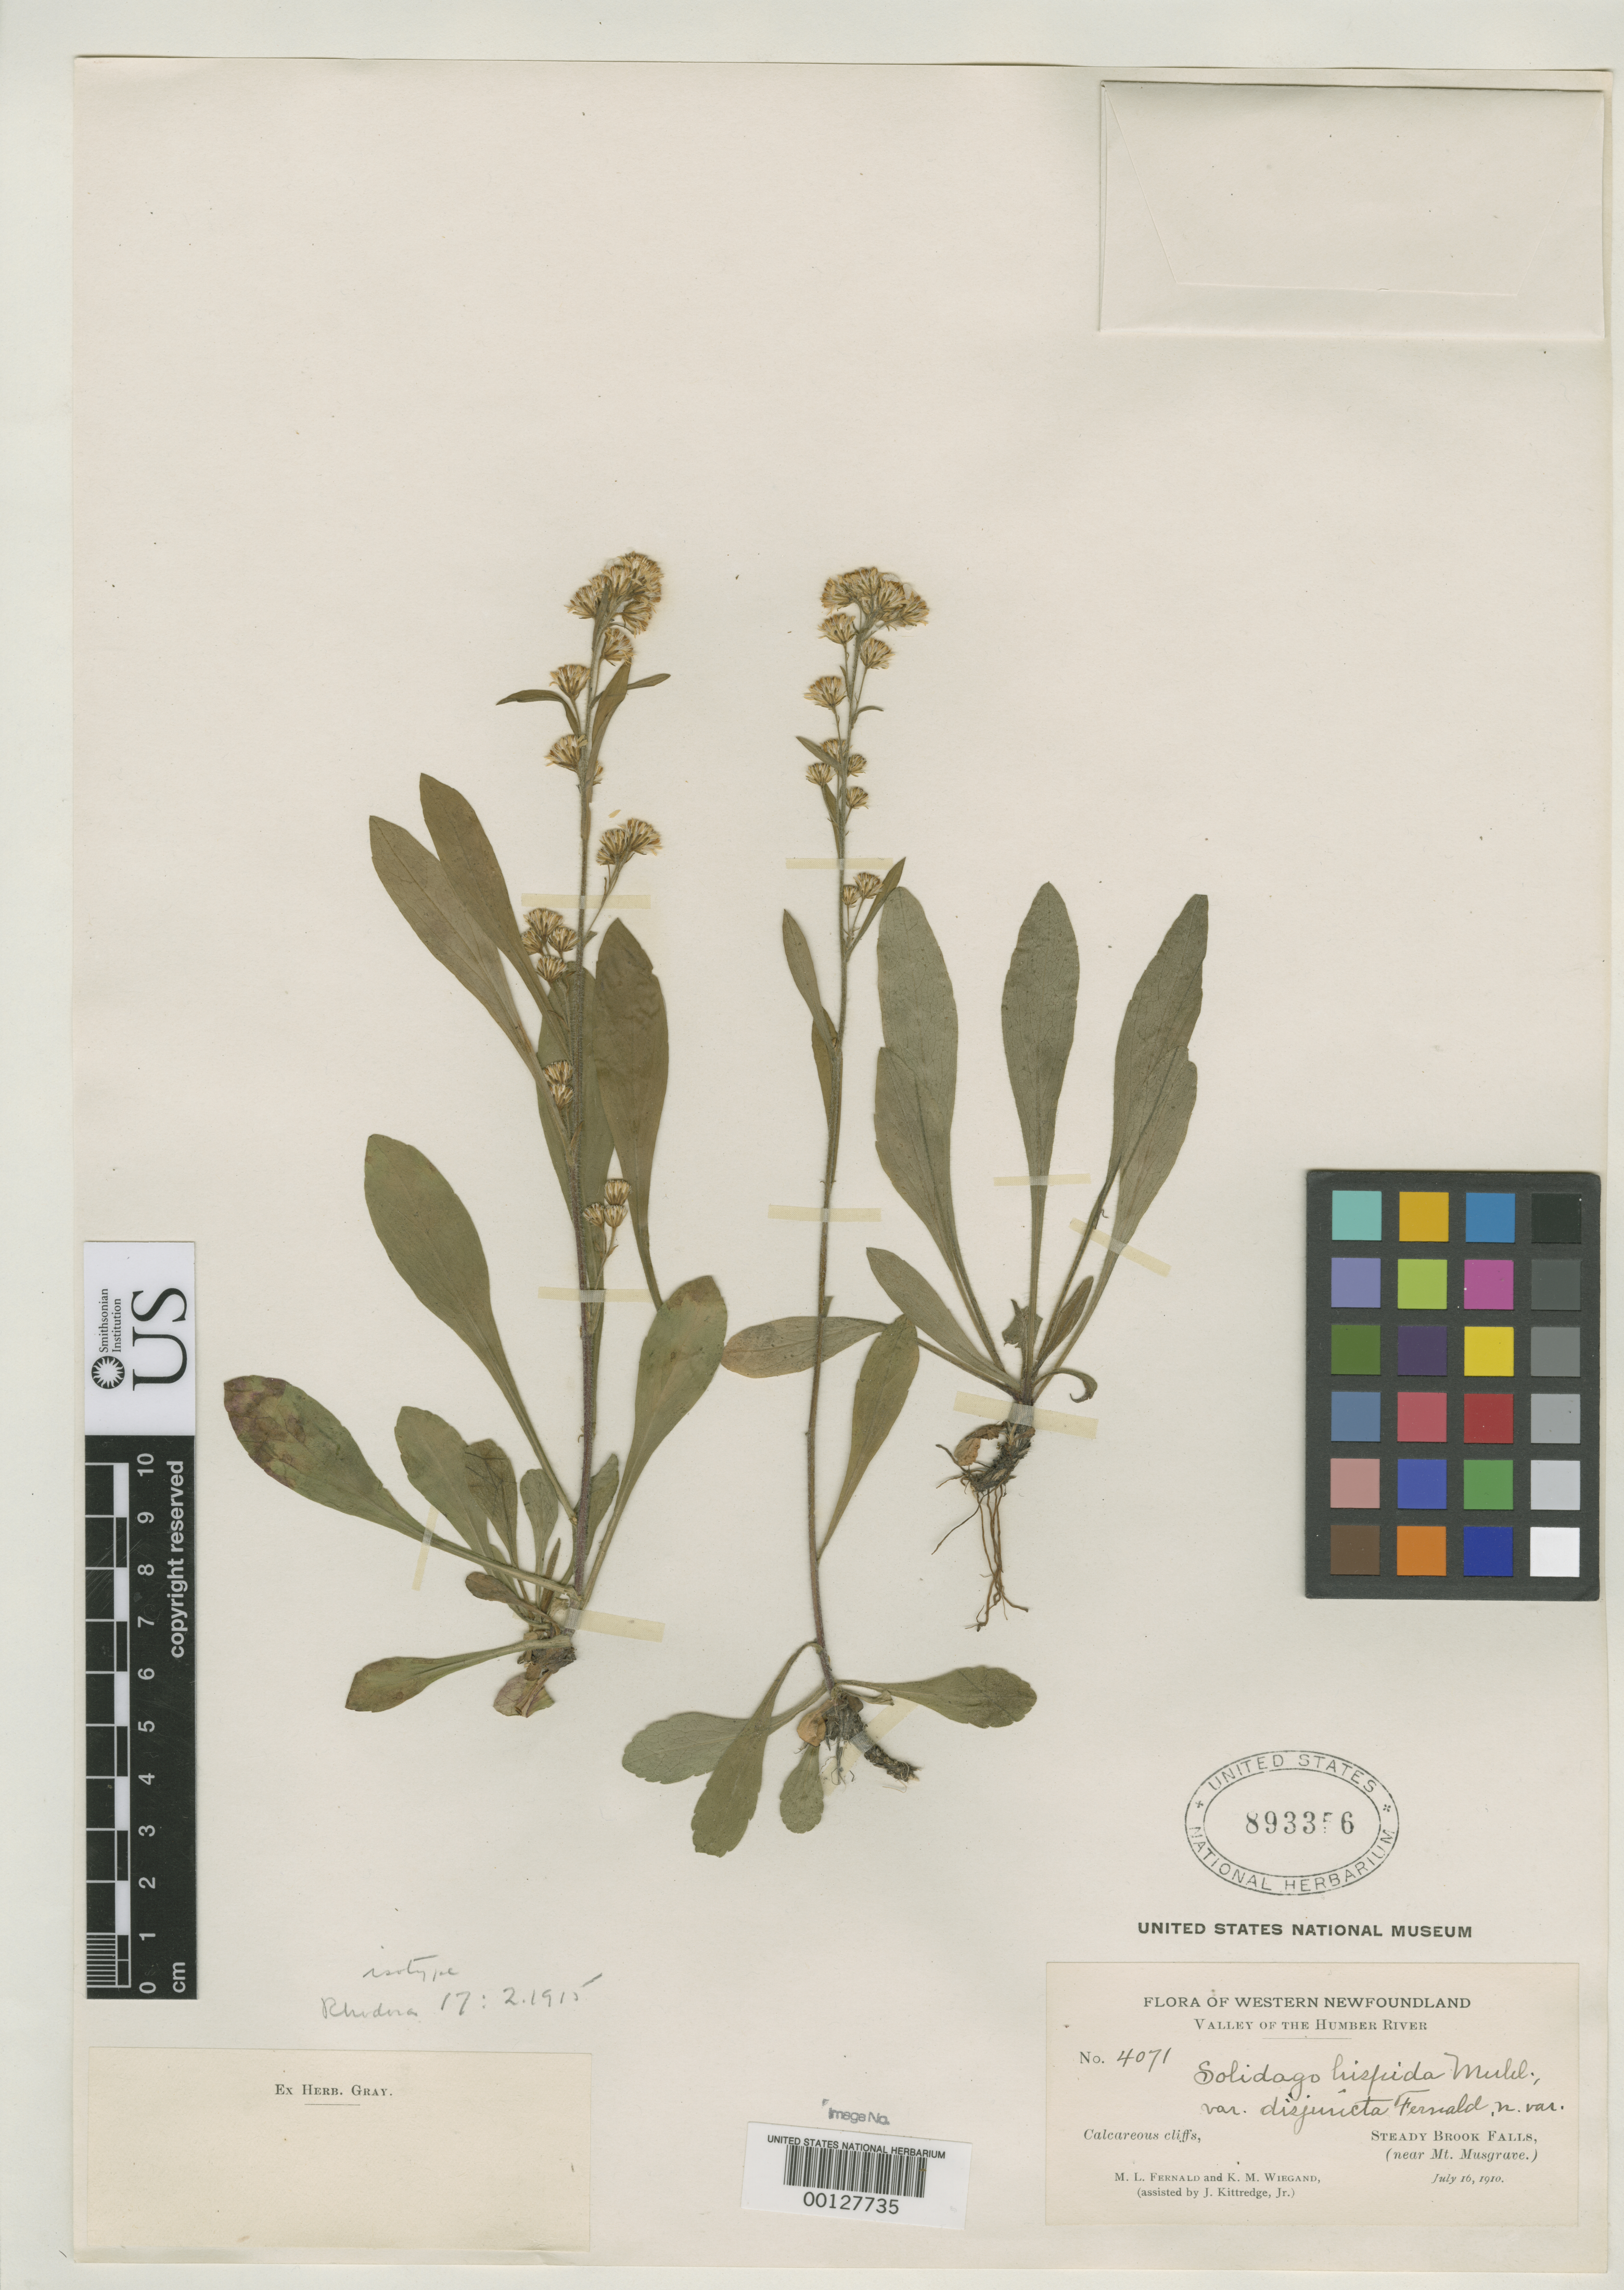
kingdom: Plantae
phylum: Tracheophyta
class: Magnoliopsida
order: Asterales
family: Asteraceae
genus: Solidago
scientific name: Solidago hispida var. disjuncta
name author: Fernald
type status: Isotype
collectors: M. L. Fernald & K. M. Wiegand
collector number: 4071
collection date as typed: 16 Jul 1910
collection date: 1910-07-16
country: Canada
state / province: Newfoundland and Labrador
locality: Humber River; Mount Musgrave.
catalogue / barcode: US 893356